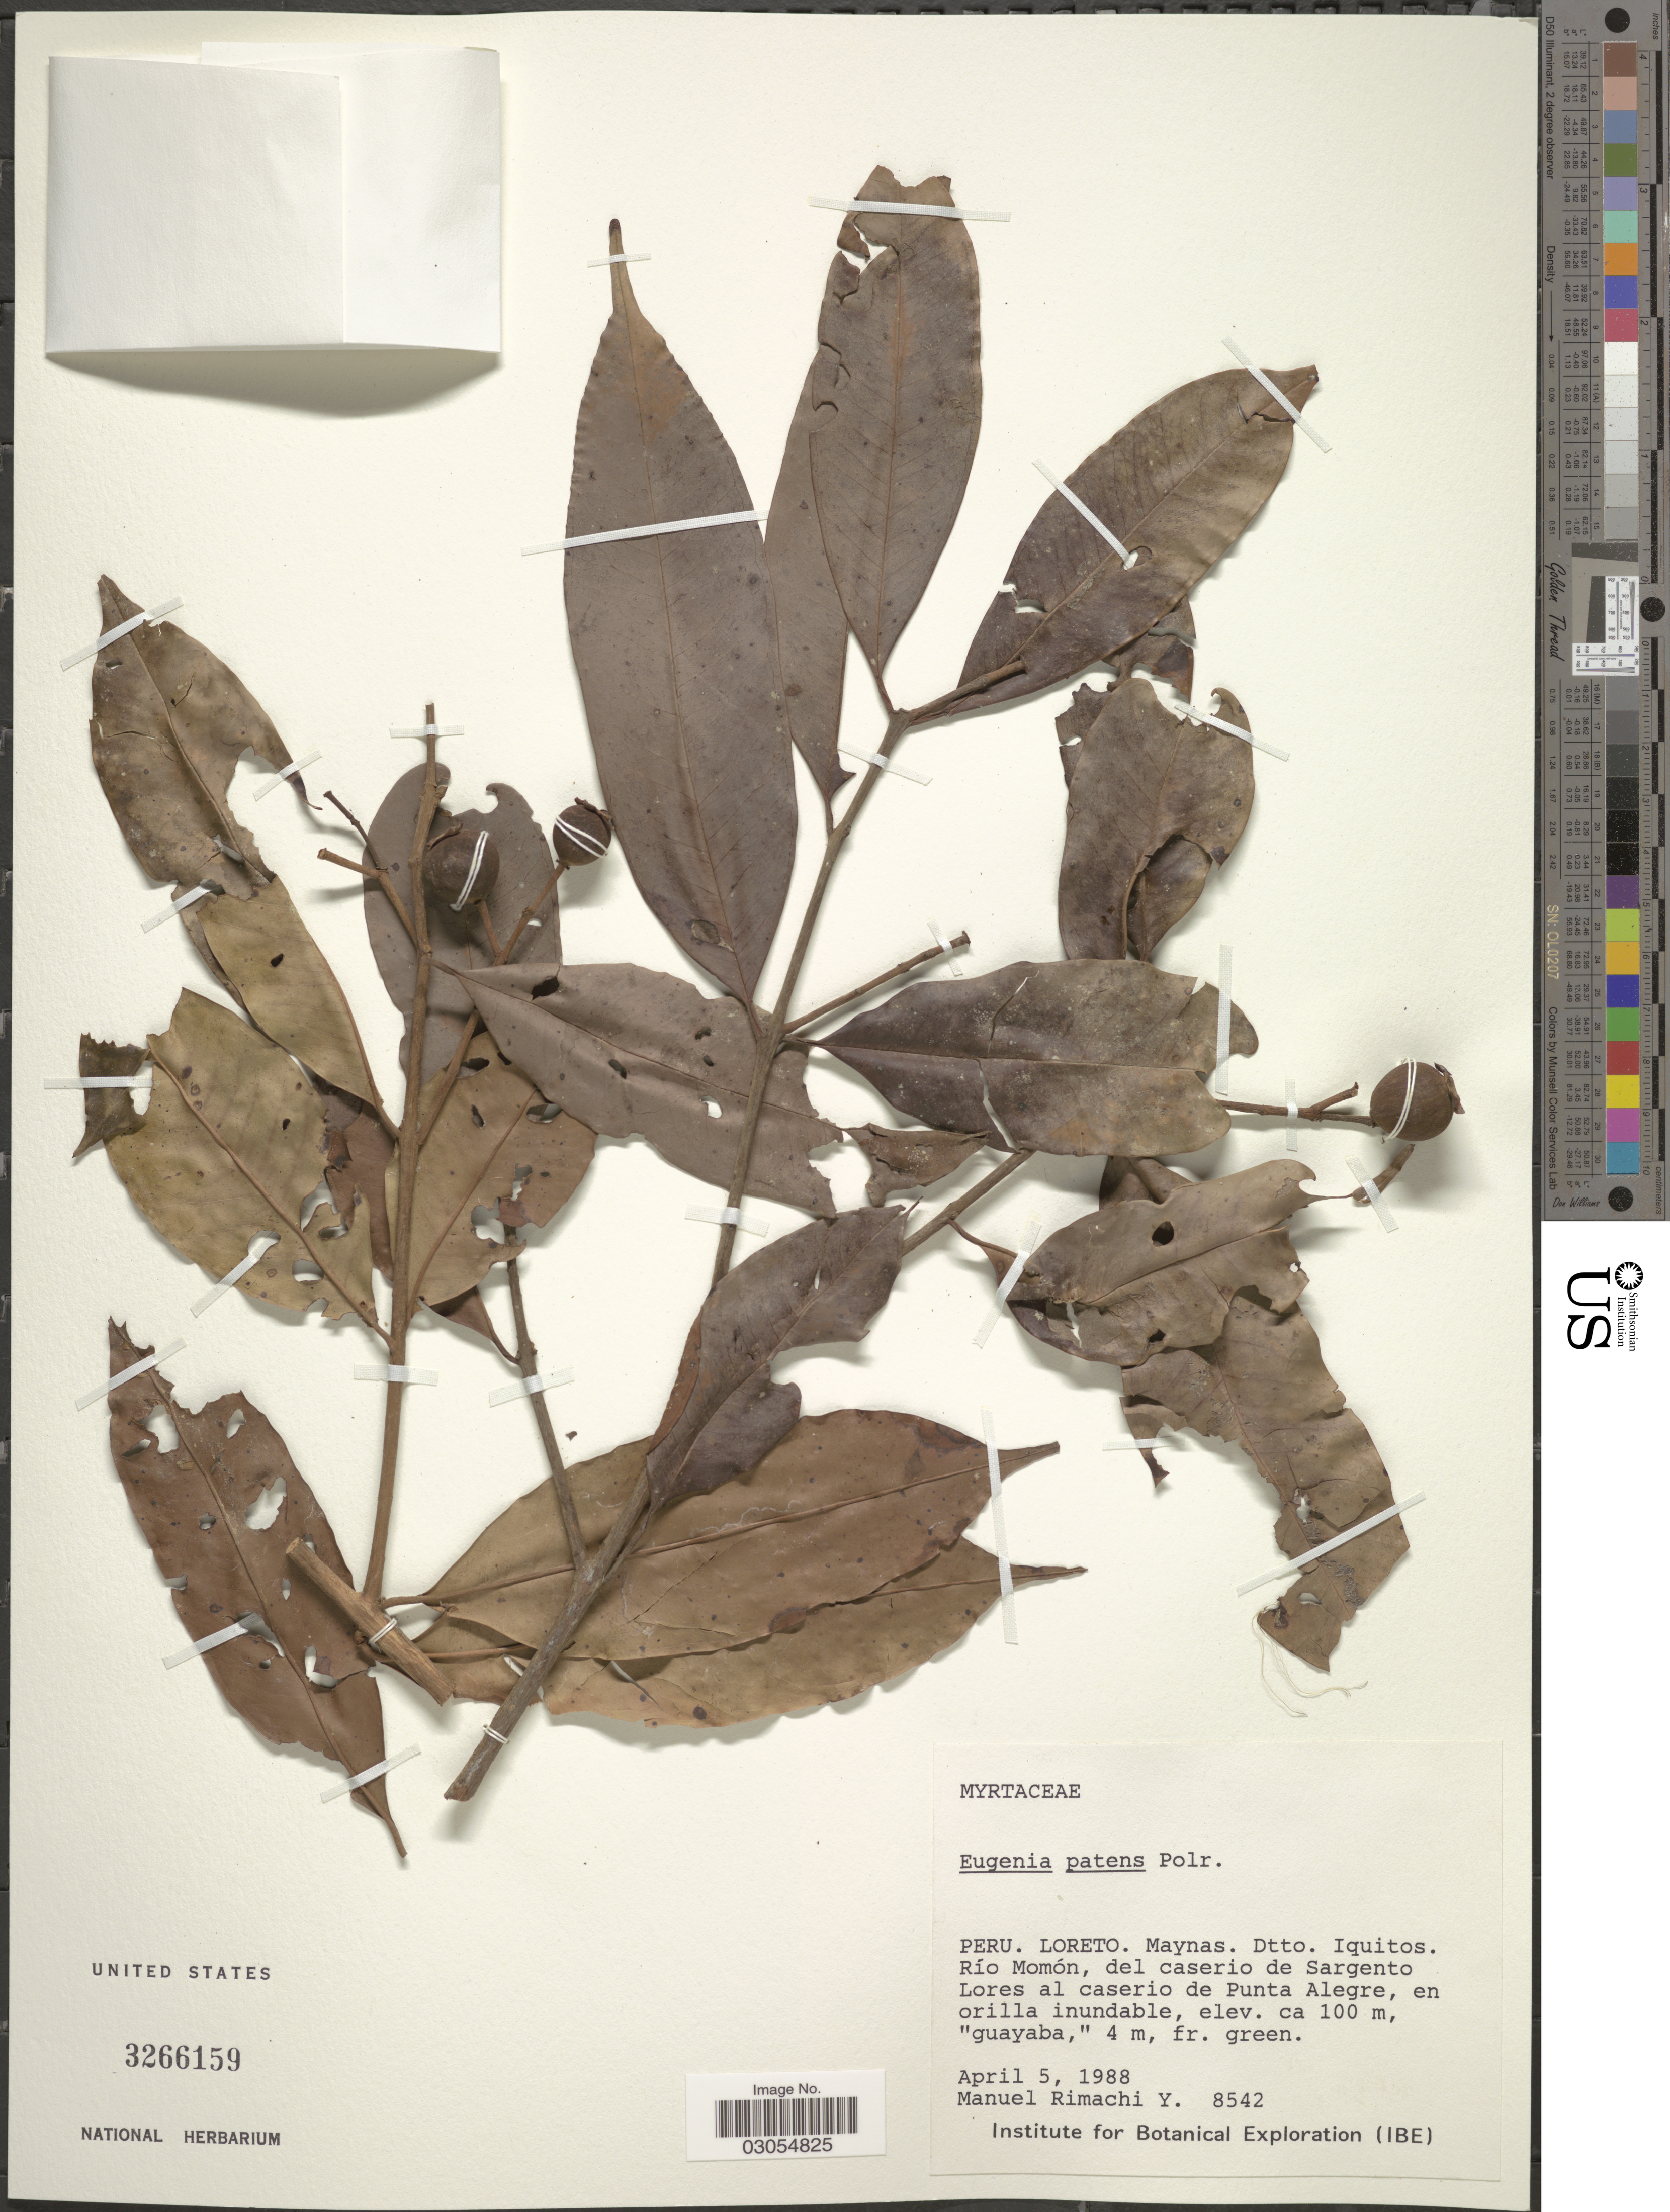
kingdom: Plantae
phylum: Tracheophyta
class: Magnoliopsida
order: Myrtales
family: Myrtaceae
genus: Eugenia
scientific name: Eugenia polystachya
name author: Rich.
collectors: M. Rimachi Y.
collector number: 8542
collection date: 1988-04-05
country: Peru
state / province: Loreto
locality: Maynas. Dtto. Iquitos. Río Momón, del caserio de Sargento Lores al caserio de Punta Alegre.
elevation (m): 100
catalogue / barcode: US 3266159